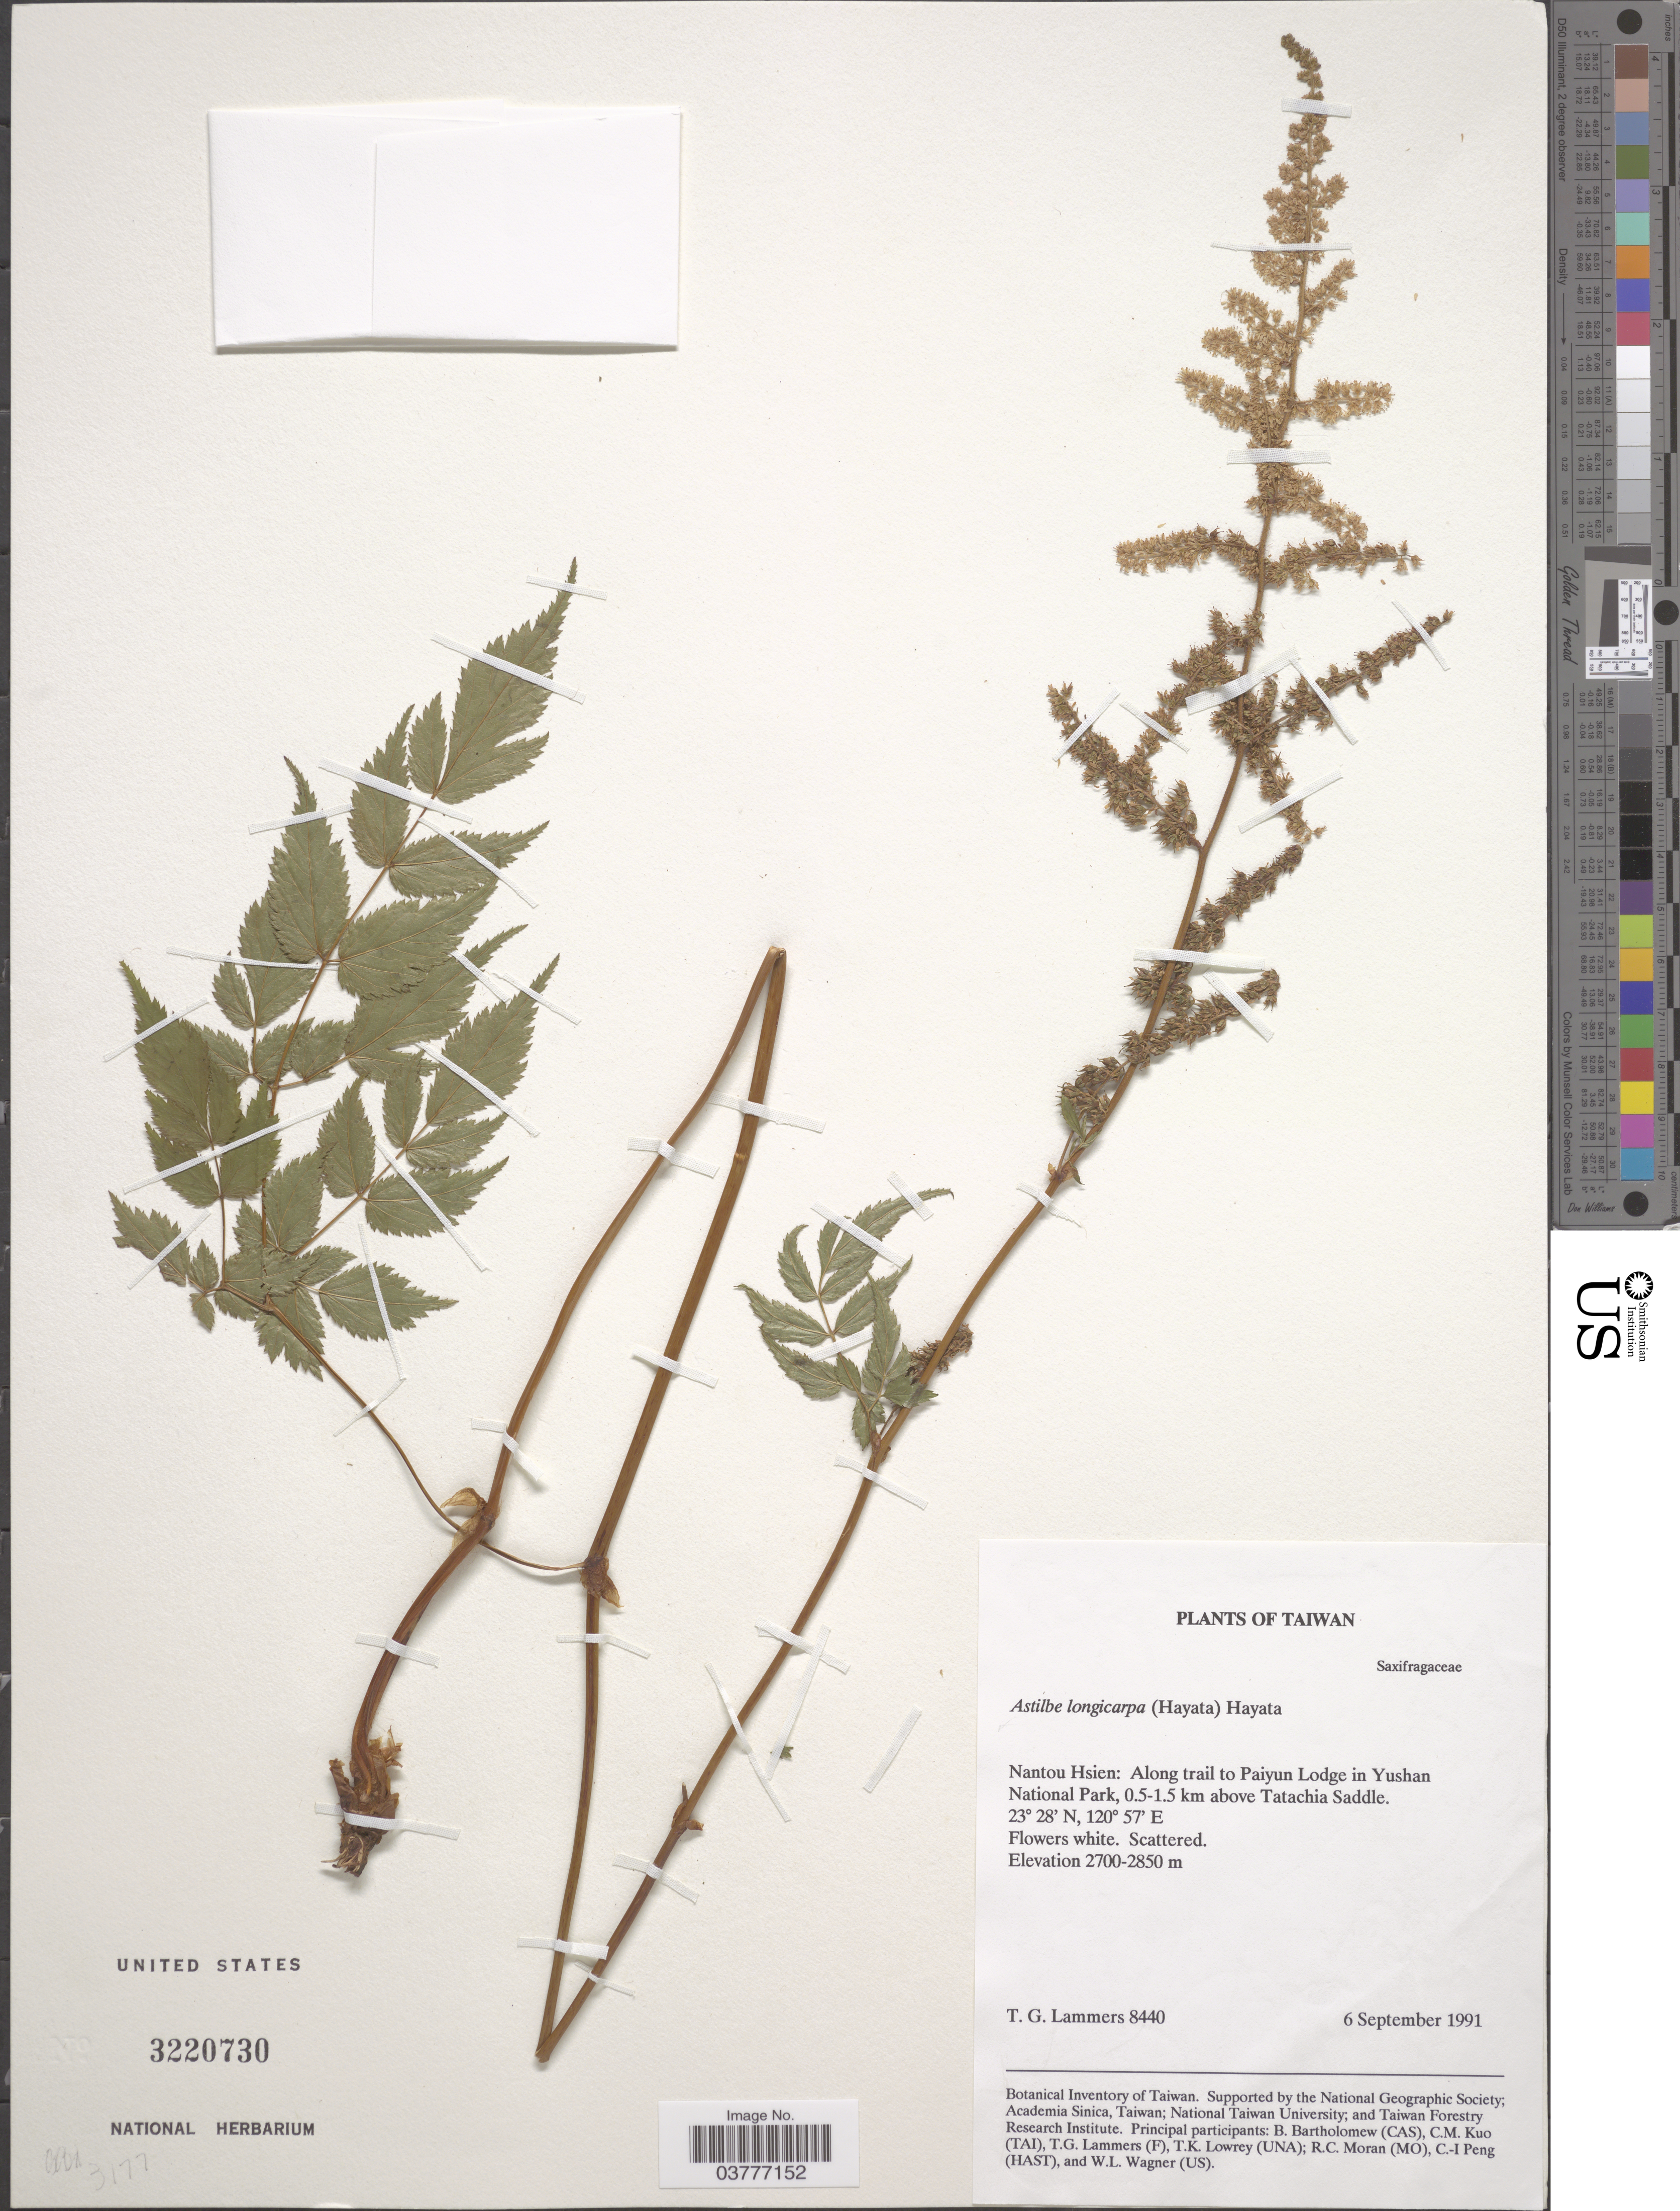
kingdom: Plantae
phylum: Tracheophyta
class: Magnoliopsida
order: Saxifragales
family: Saxifragaceae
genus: Astilbe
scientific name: Astilbe longicarpa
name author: Hayata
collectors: T. Lammers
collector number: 8440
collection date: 1991-09-06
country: Taiwan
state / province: Nantou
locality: Nantou Hsien: Along trail to Paiyun Lodge in Yushan National Park, 0.5-1.5 km above Tatachia Saddle.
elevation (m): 2700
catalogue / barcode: US 3220730